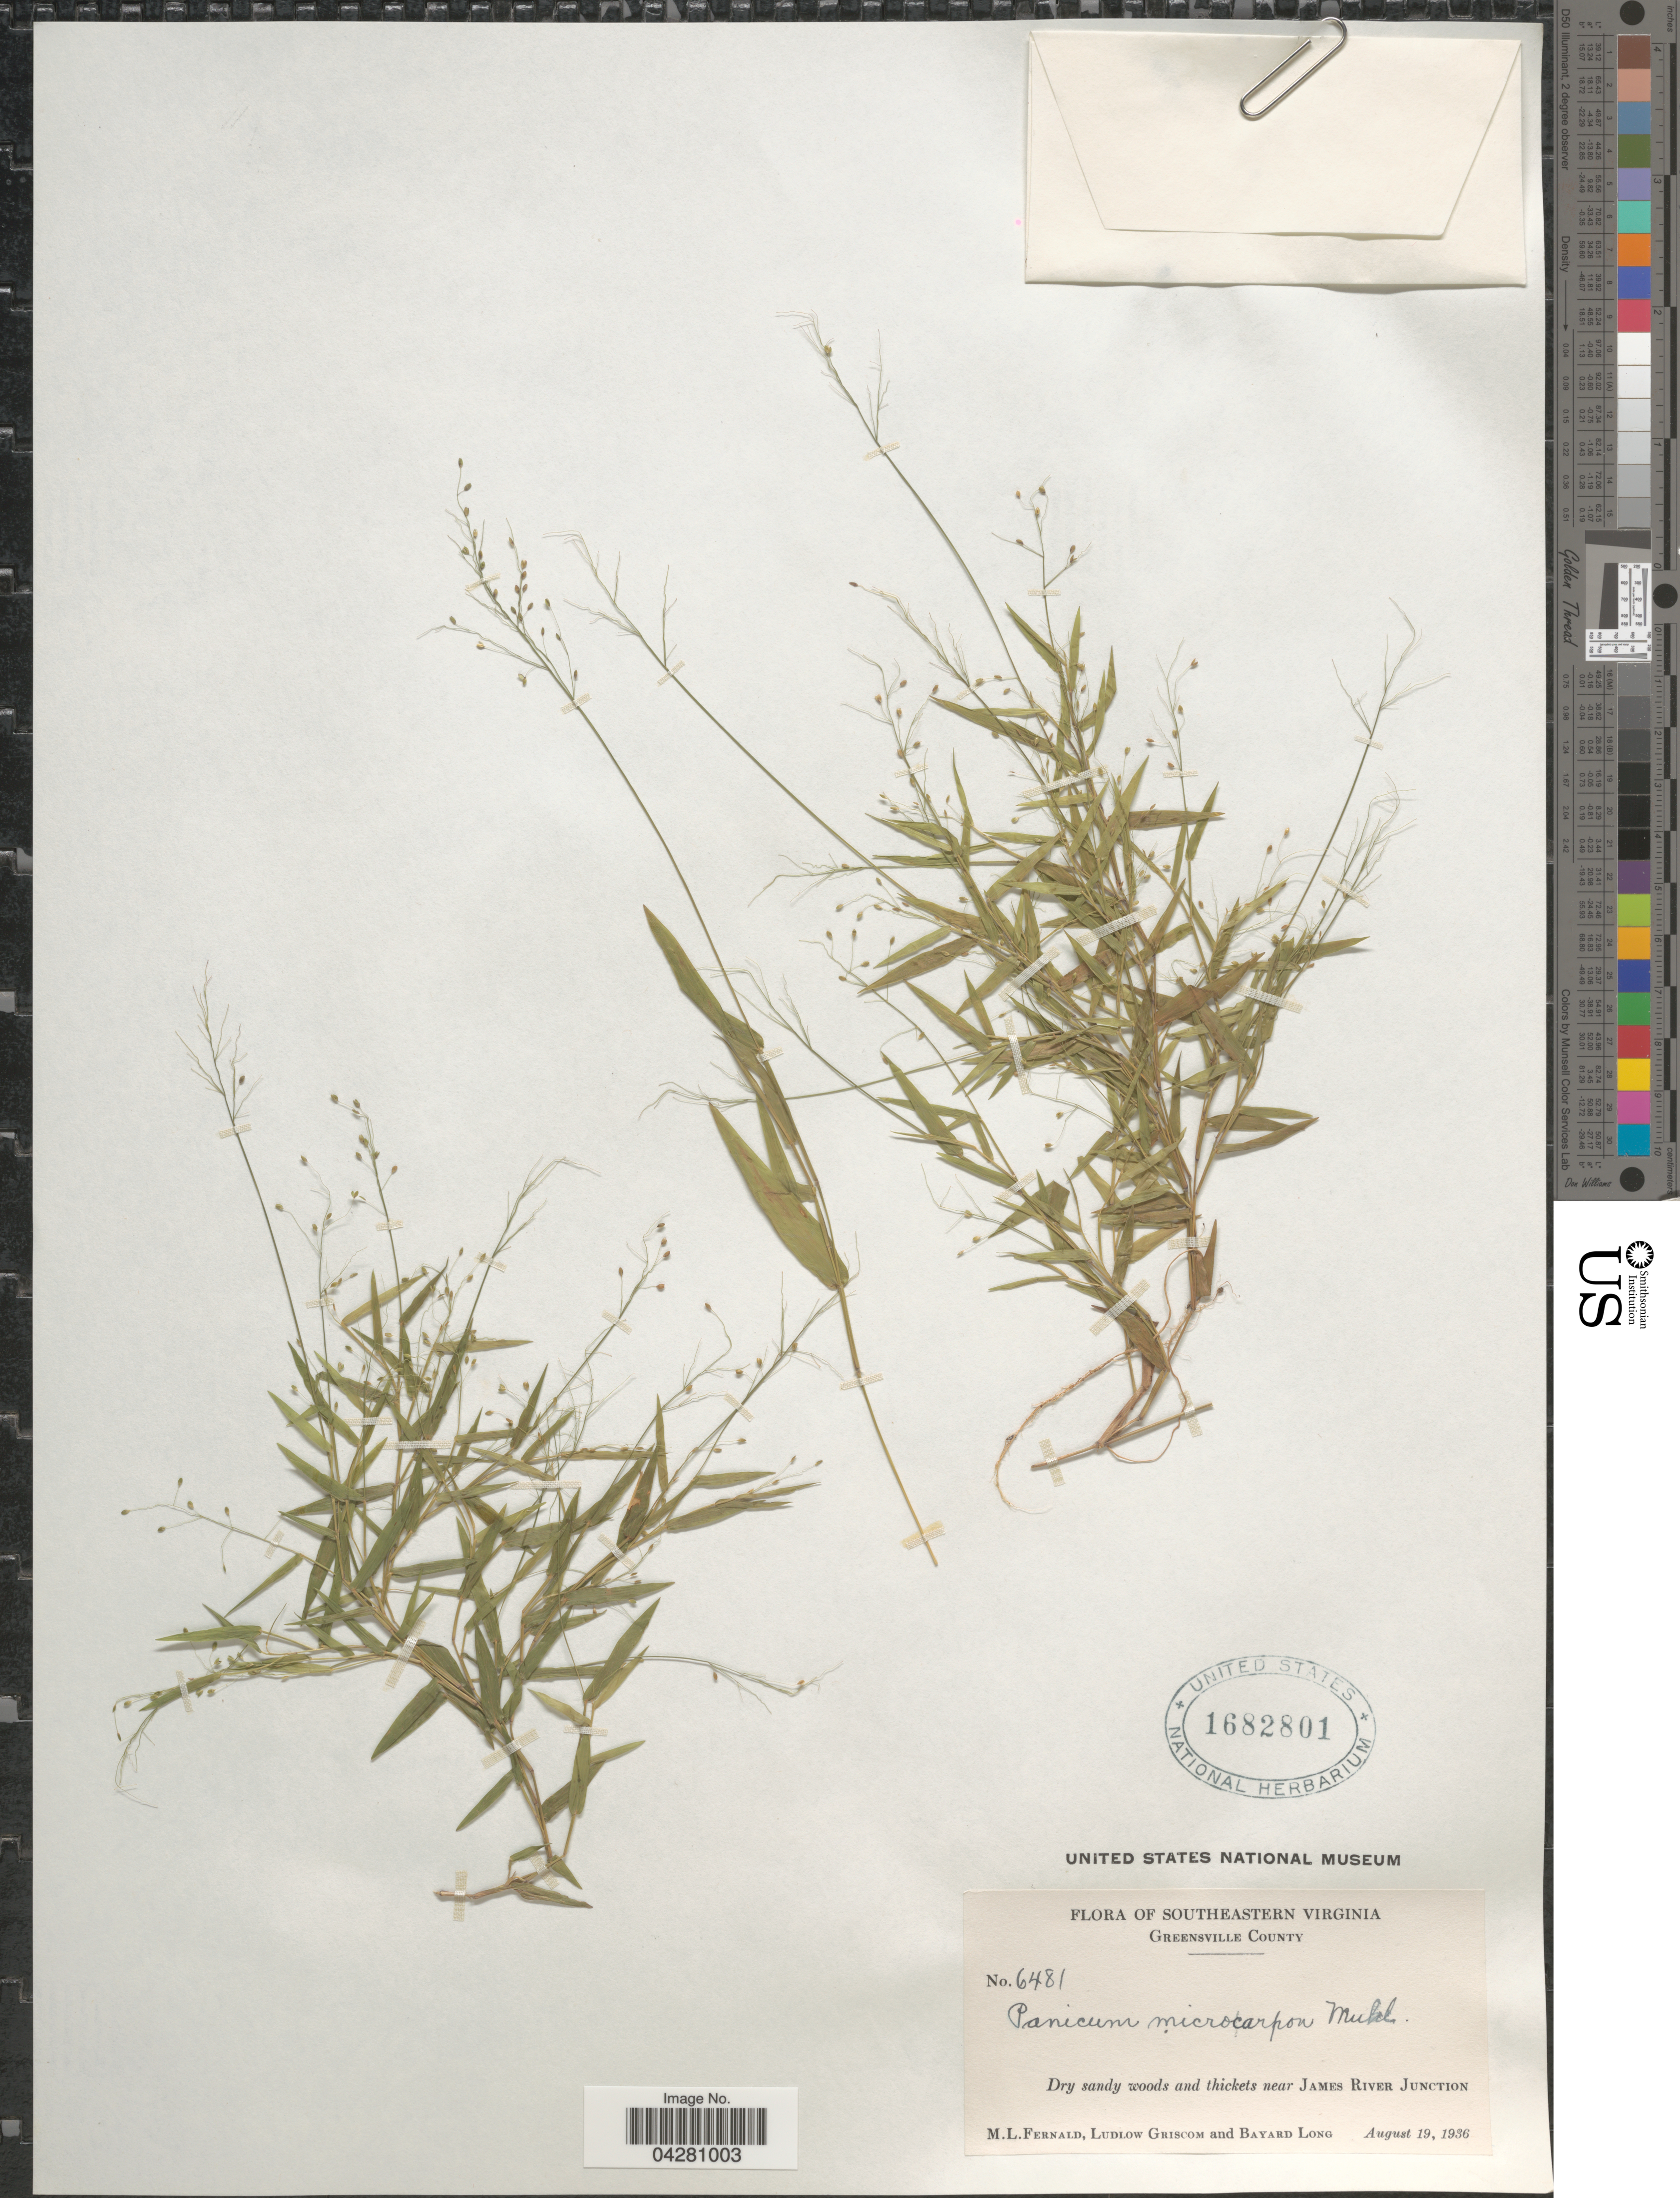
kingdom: Plantae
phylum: Tracheophyta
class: Liliopsida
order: Poales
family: Poaceae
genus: Dichanthelium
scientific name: Dichanthelium dichotomum var. dichotomum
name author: (L.) Gould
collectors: M. L. Fernald, L. Griscom & B. Long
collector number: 6481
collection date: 1936-08-19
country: United States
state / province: Virginia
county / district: Greensville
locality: Southeastern Virginia. Greensville County. Dry sandy woods and thickets near James River Junction.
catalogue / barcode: US 1682801